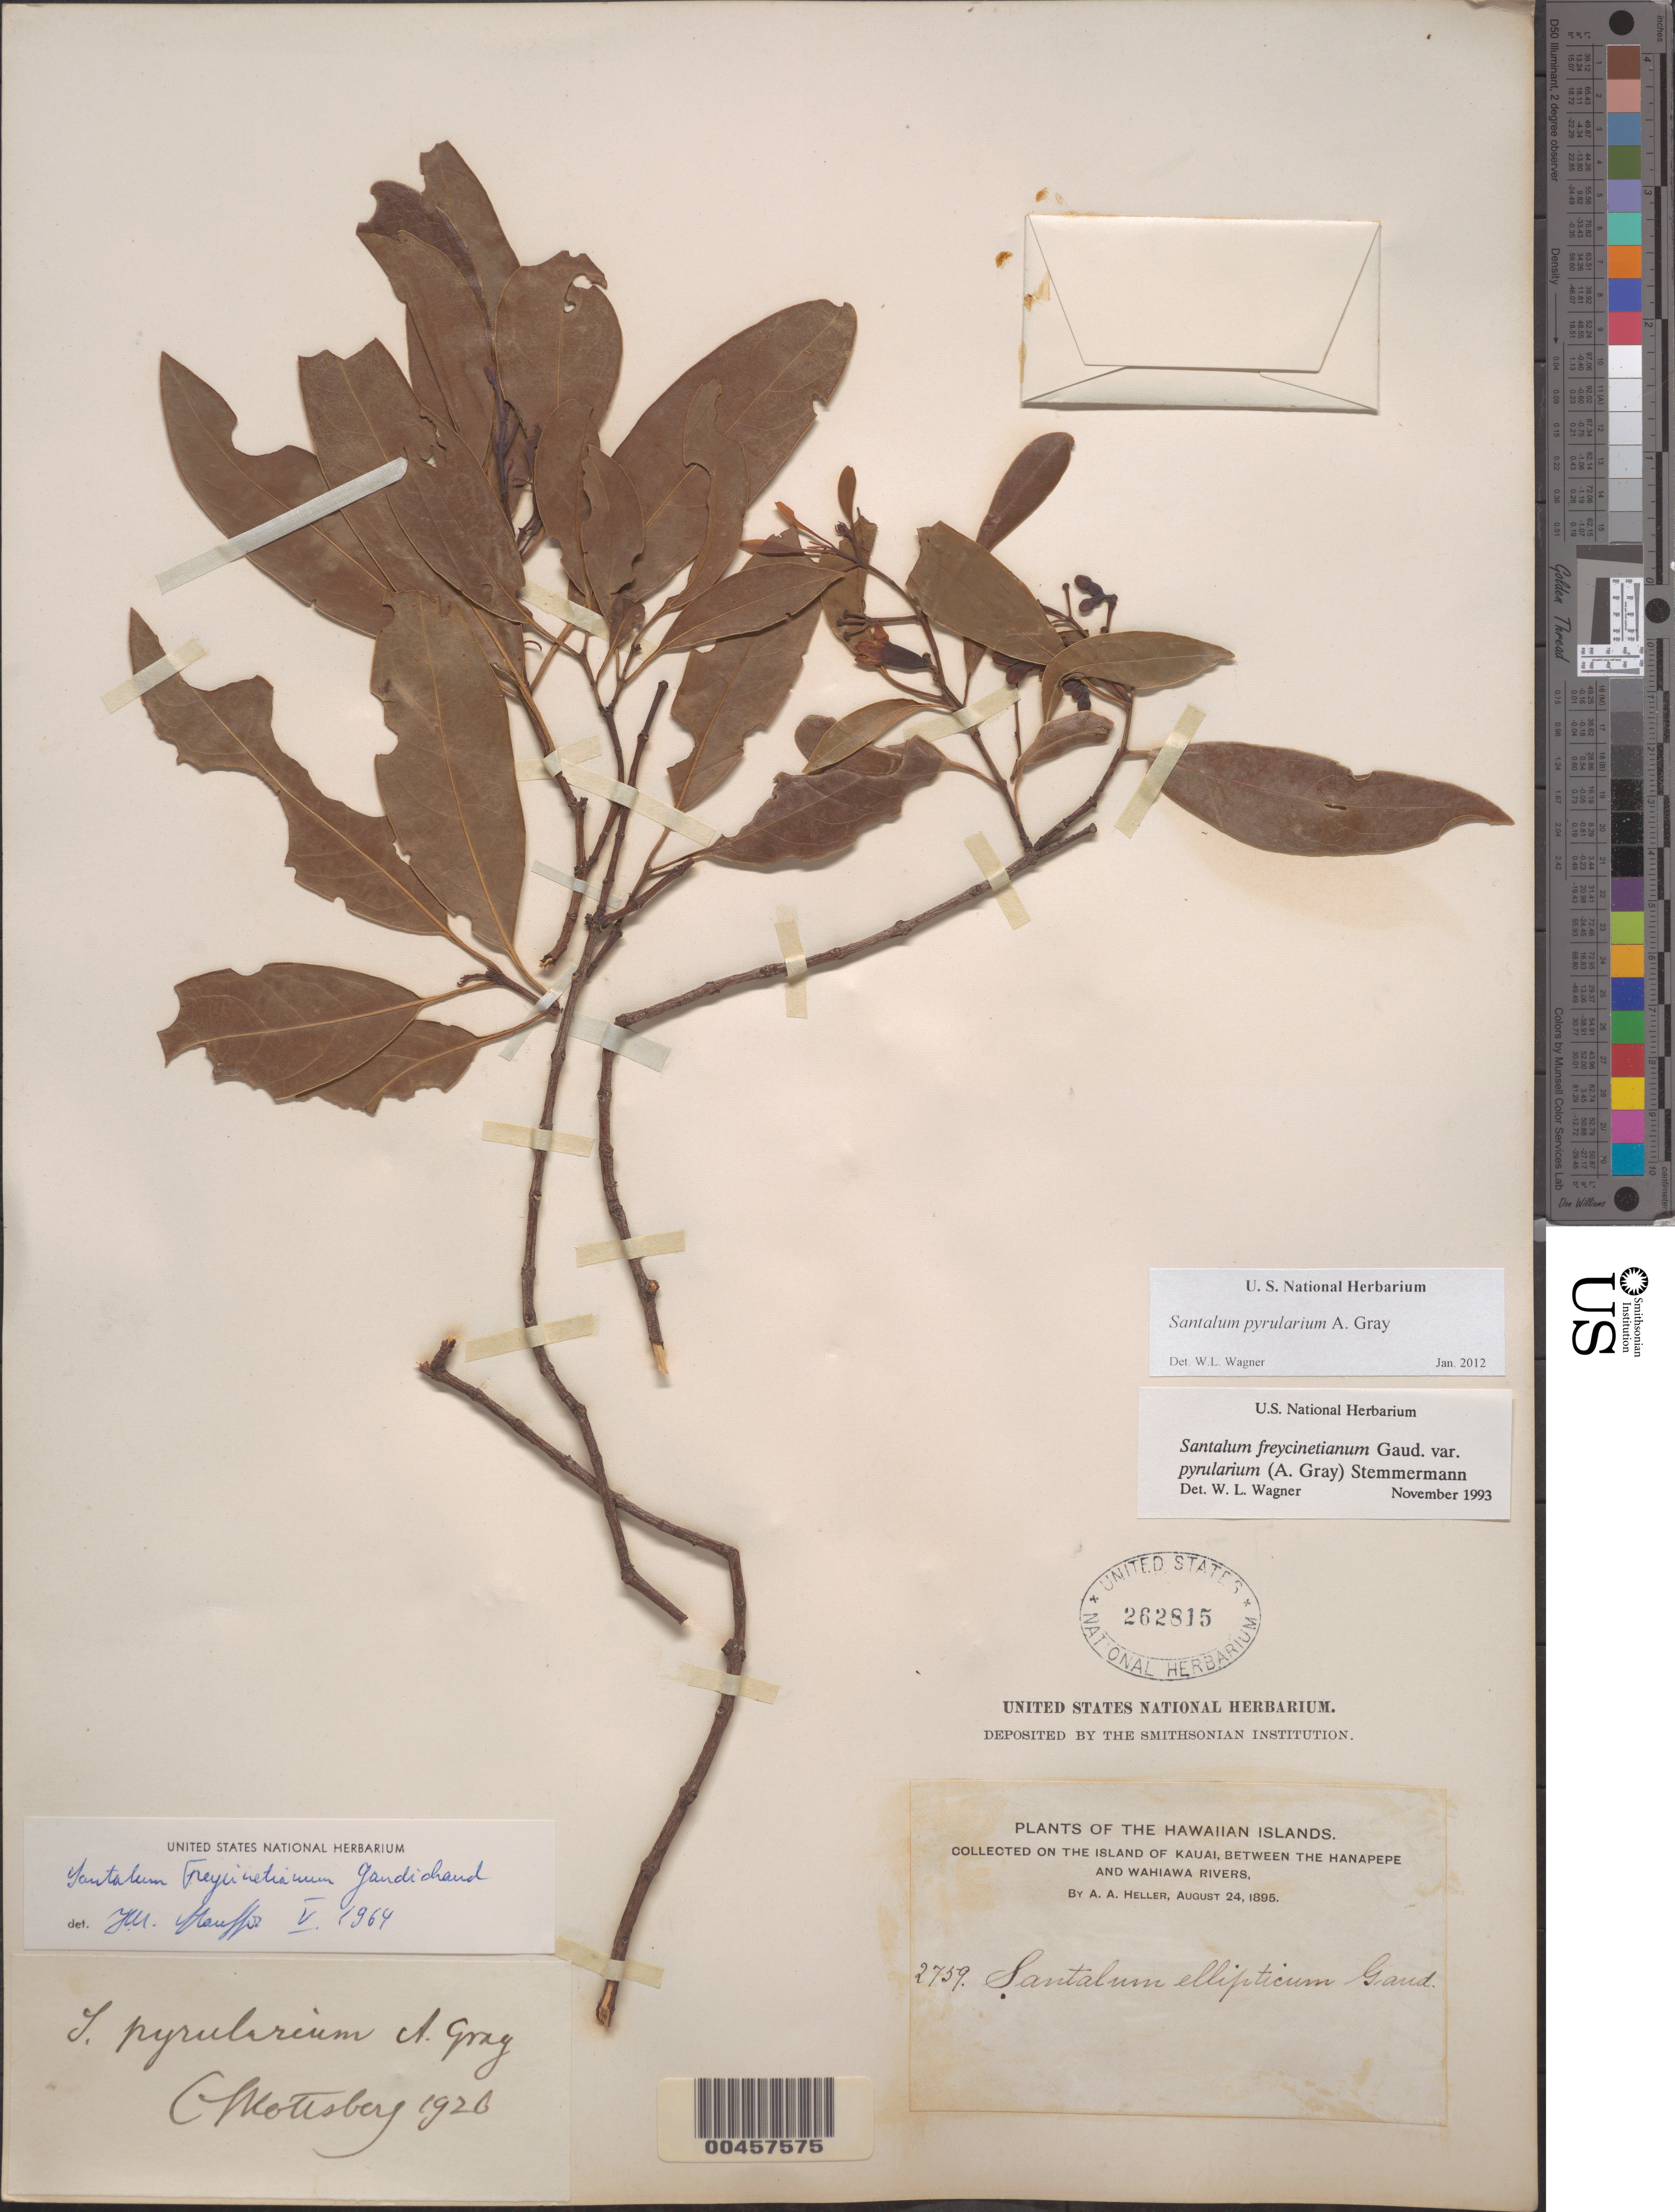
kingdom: Plantae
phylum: Tracheophyta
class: Magnoliopsida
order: Santalales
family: Santalaceae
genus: Santalum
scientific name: Santalum pyrularium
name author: A. Gray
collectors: A. A. Heller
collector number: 2759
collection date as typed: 24 Aug 1895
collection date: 1895-08-24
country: United States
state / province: Hawaii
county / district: Kauai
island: Kaua'i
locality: Between the Hanapepe and Wahiawa Rivers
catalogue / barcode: US 262815